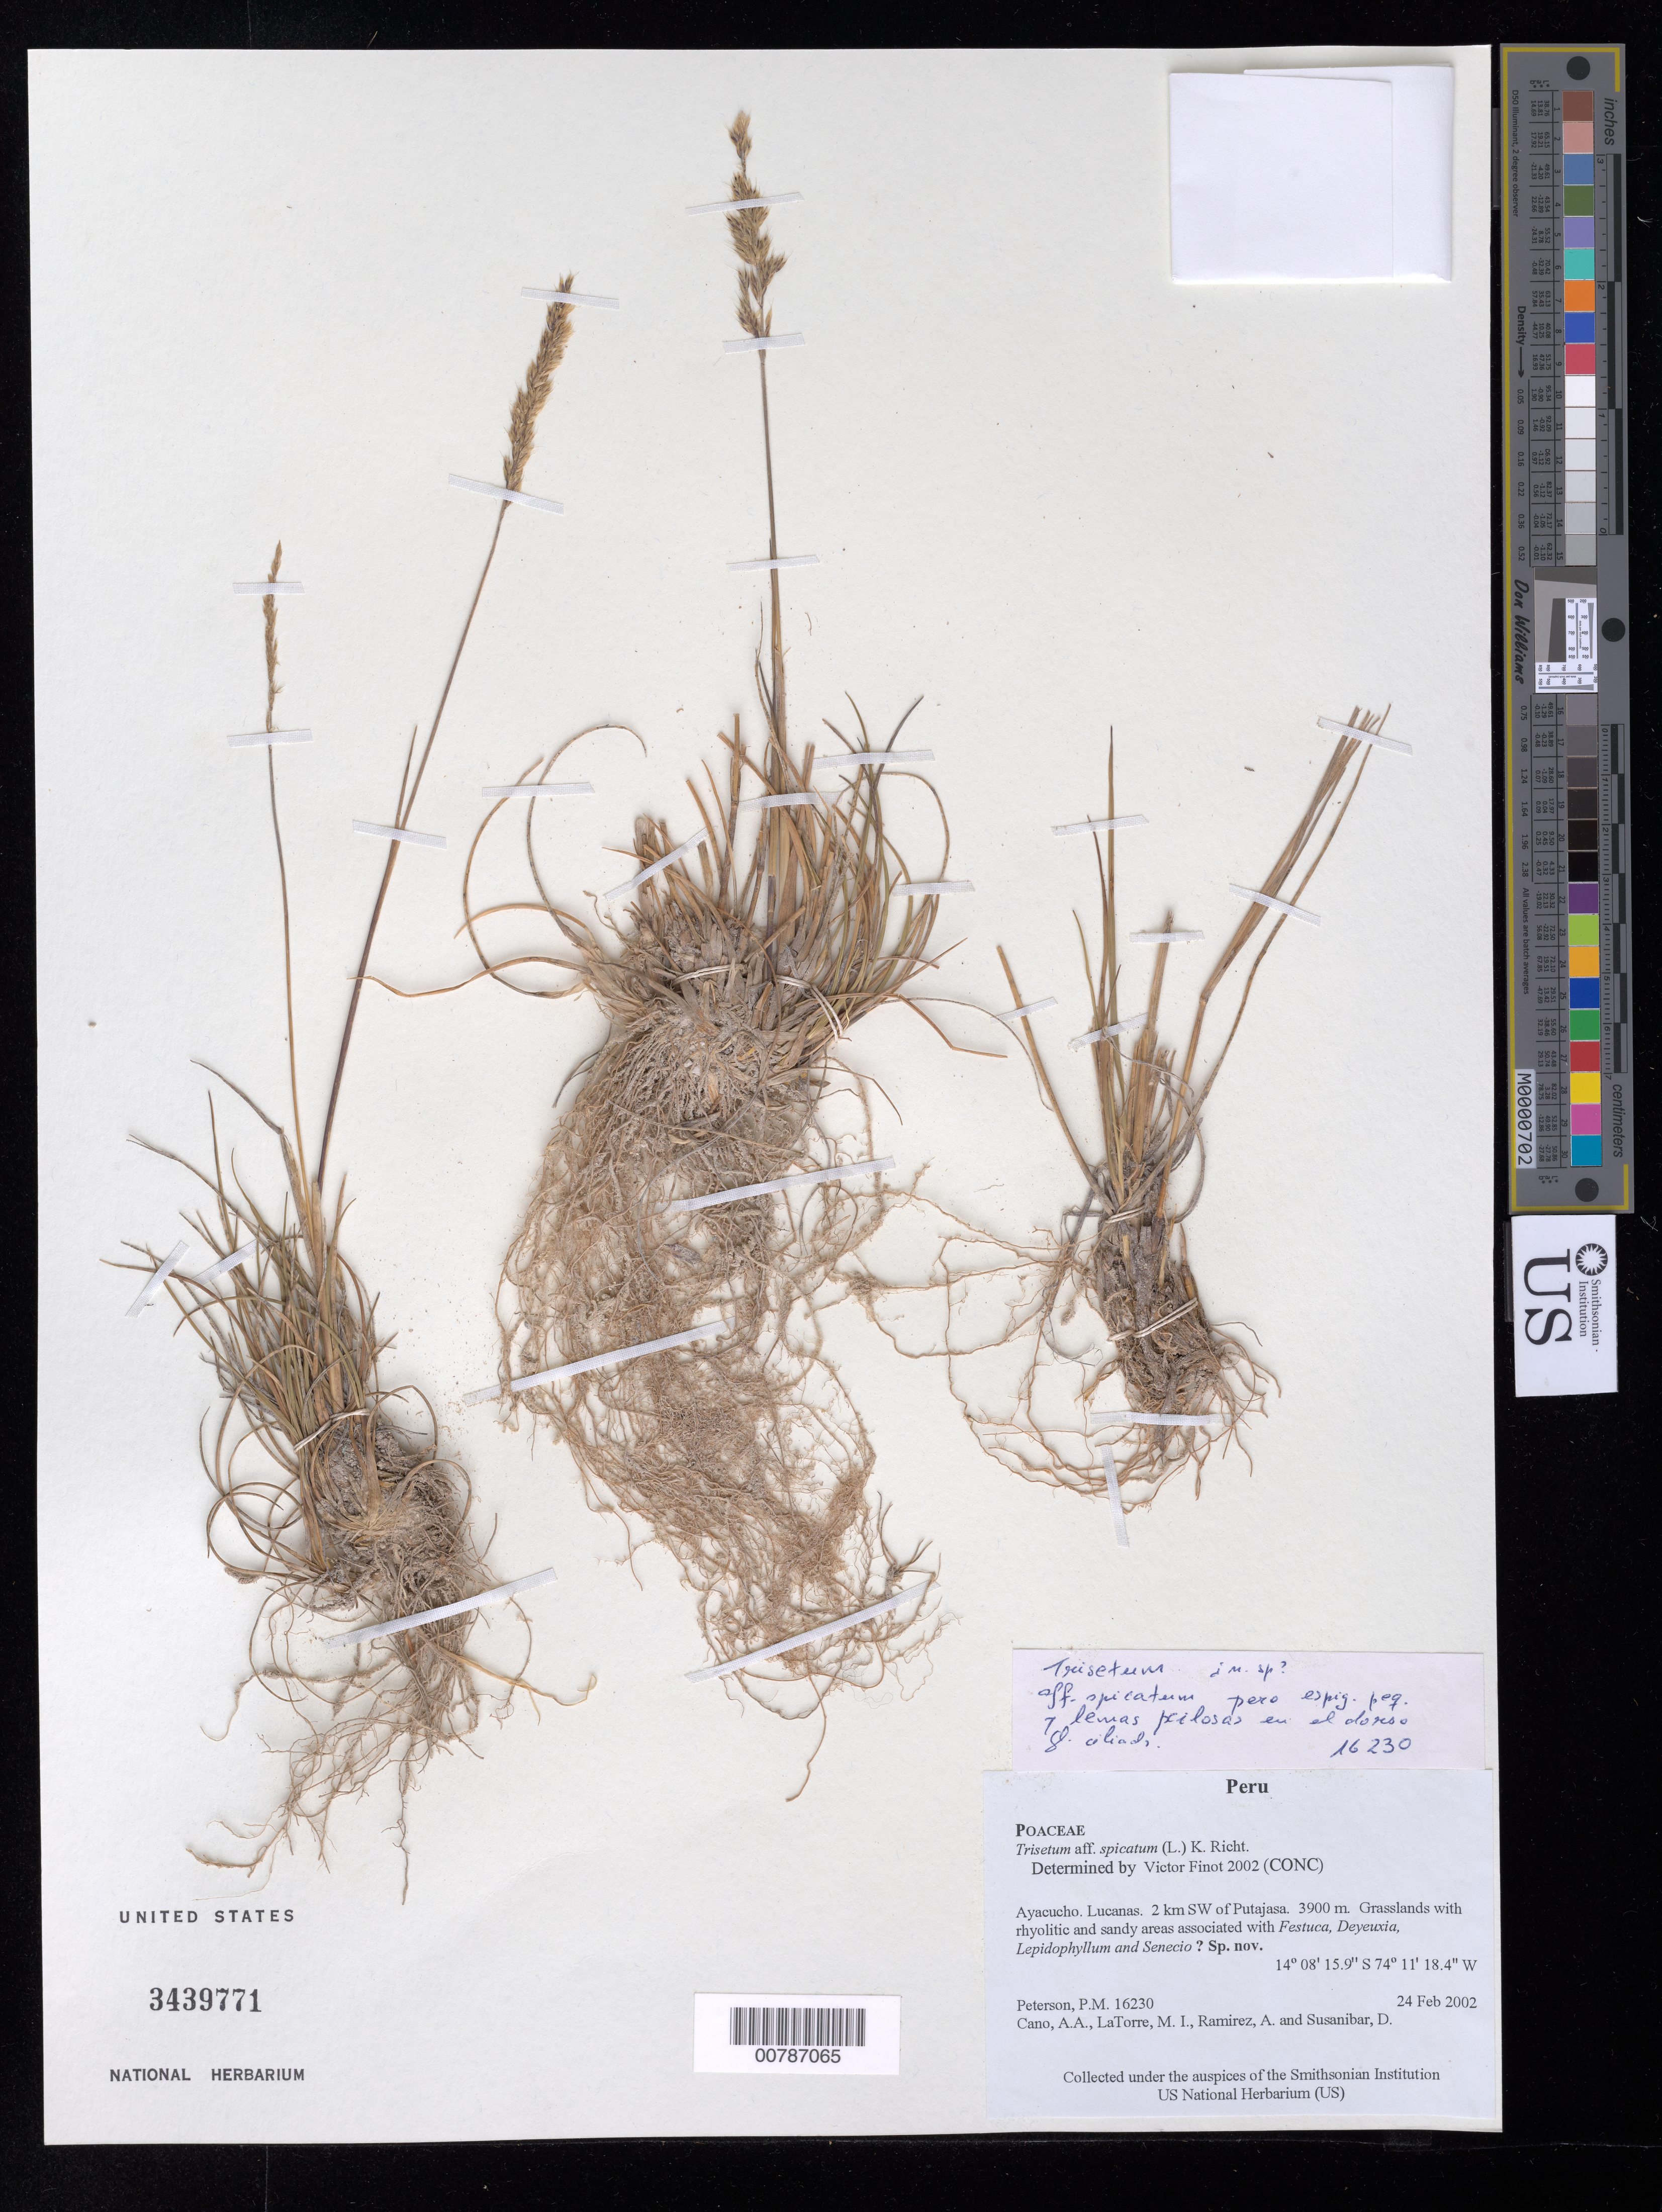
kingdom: Plantae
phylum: Tracheophyta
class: Liliopsida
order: Poales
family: Poaceae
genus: Koeleria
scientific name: Koeleria spicata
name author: (L.) Barberá et al.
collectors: P. M. Peterson, A. Cano, M. I. La Torre, A. Ramírez & D. Susanibar Cruz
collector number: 16230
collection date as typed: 24 Feb 2002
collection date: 2002-02-24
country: Peru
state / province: Ayacucho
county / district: Lucanas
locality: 2 km SW of Putajasa.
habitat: Grasslands with rhyolitic and sandy areas associated with ~Festuca, Deyeuxia, Lepidophyllum and Senecio~.Possible new species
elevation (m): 3900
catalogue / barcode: US 3439771